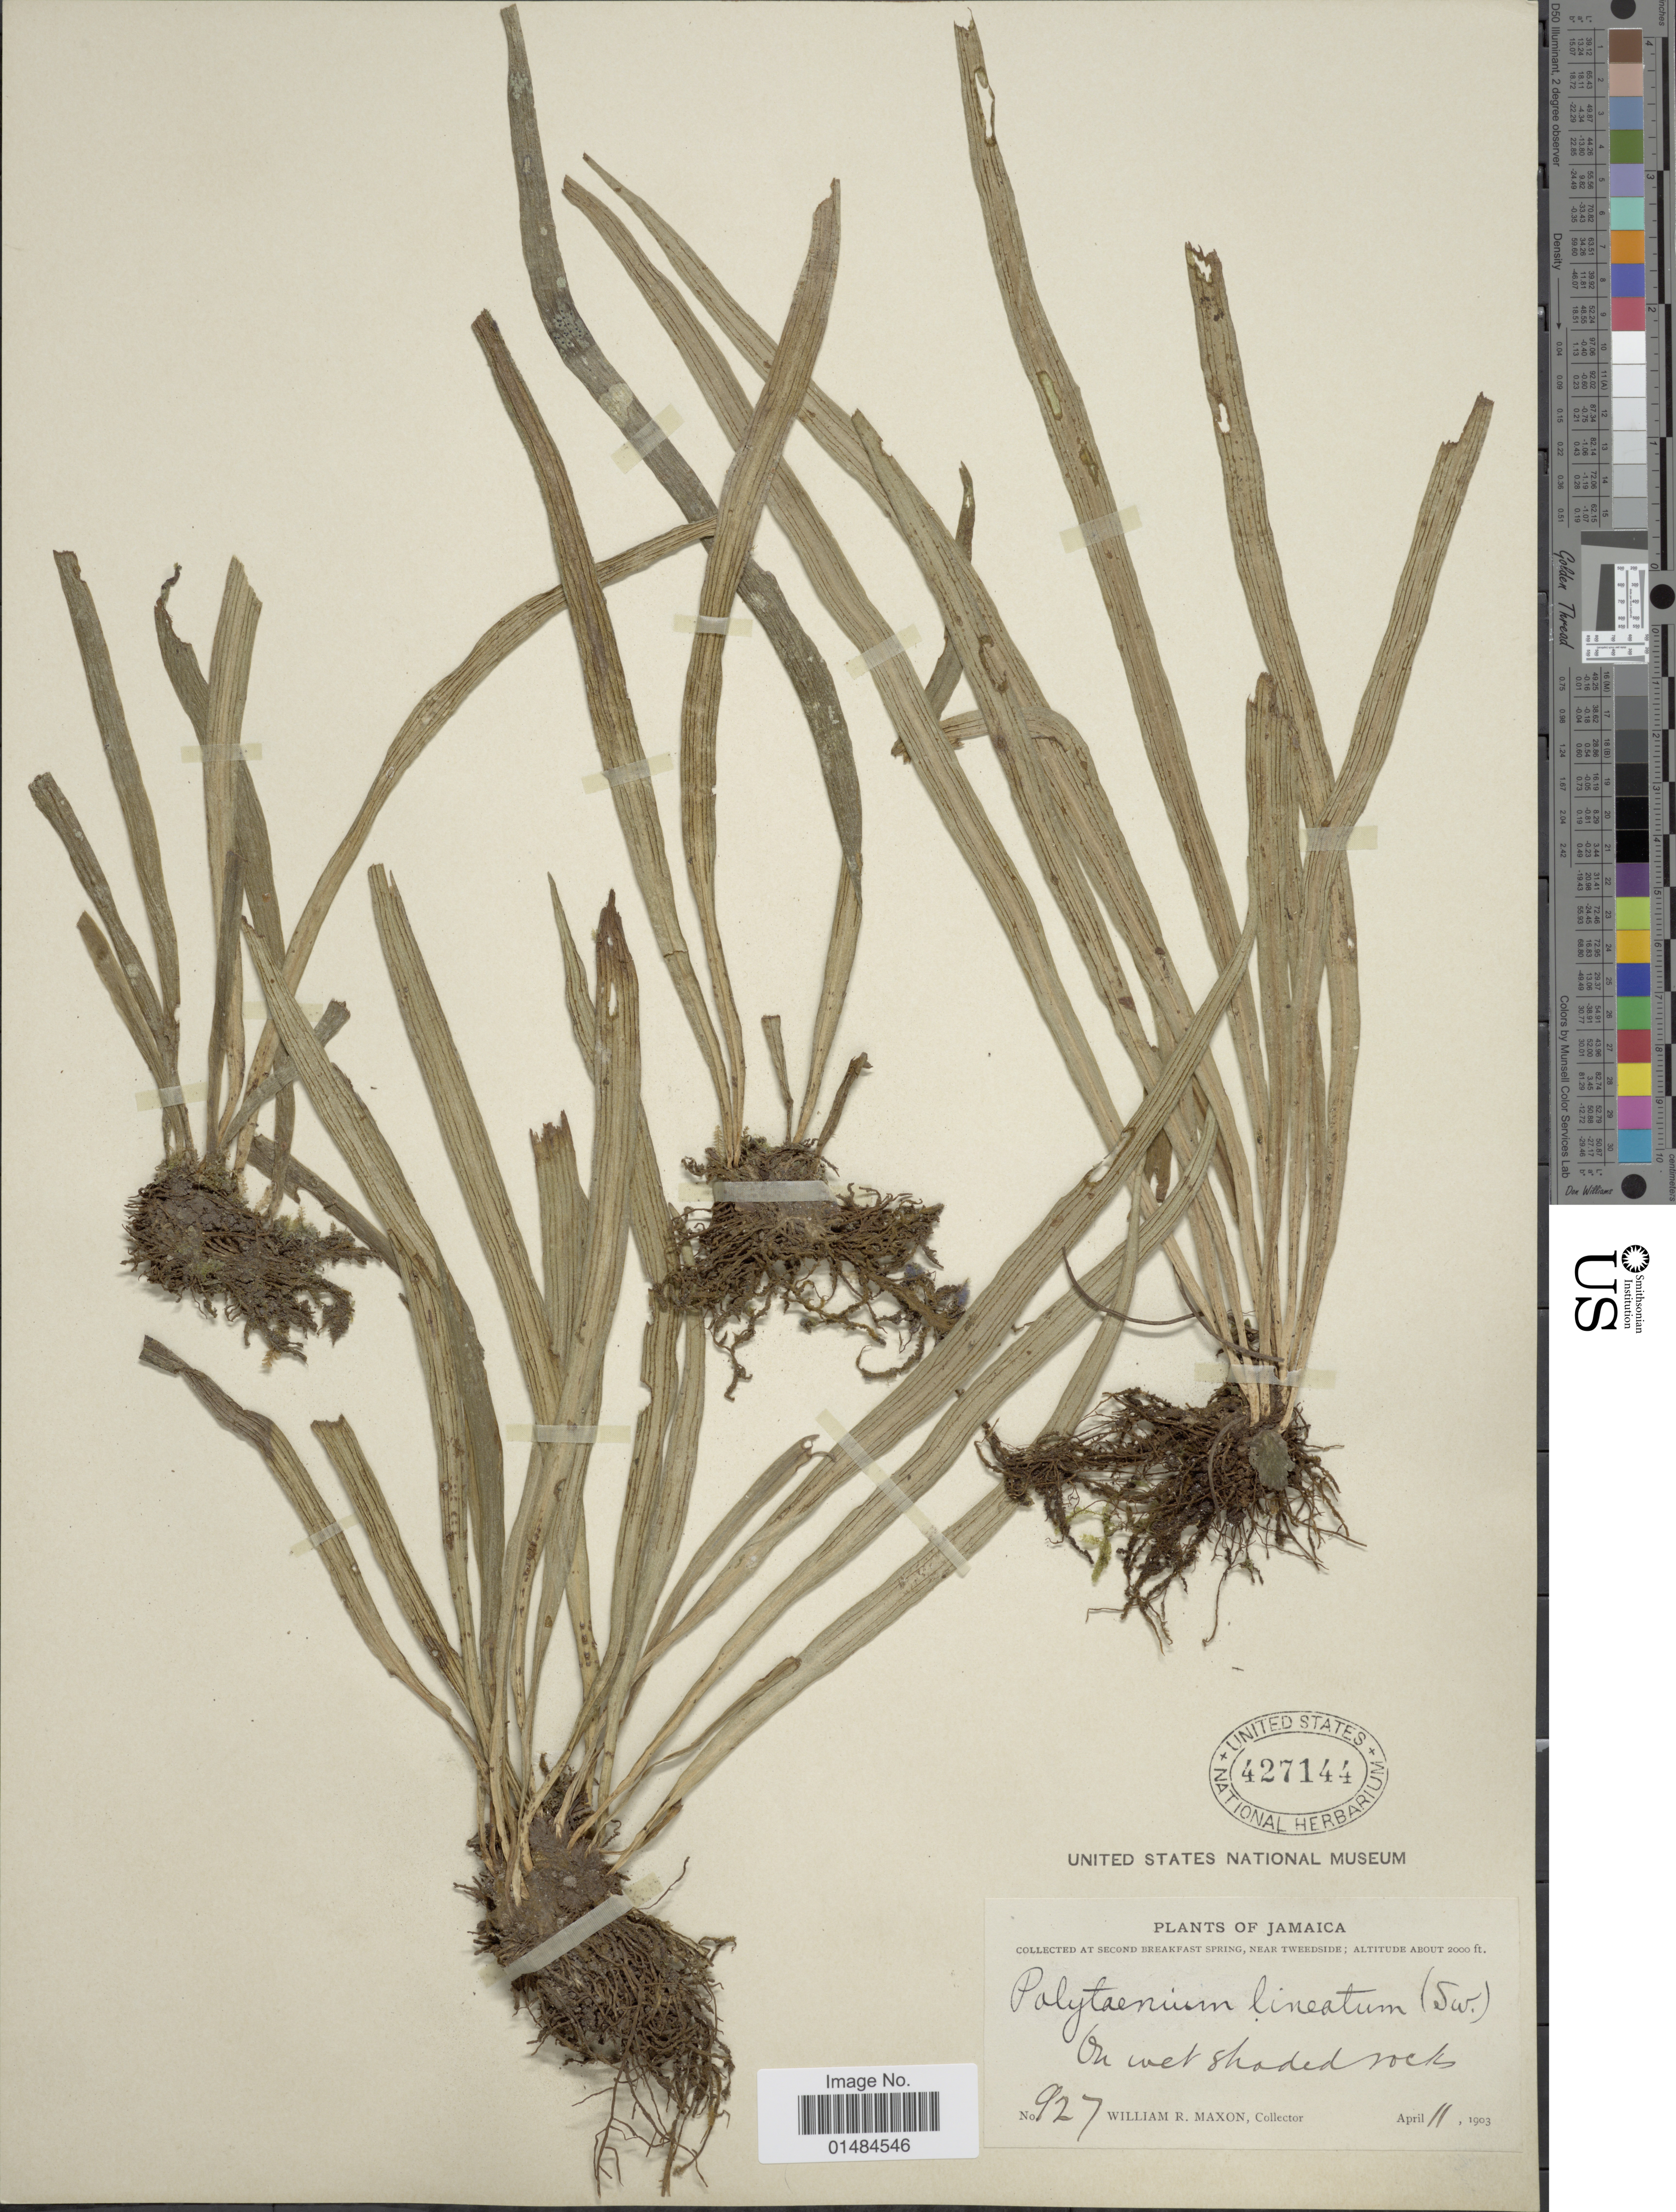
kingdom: Plantae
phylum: Tracheophyta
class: Polypodiopsida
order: Polypodiales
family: Pteridaceae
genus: Polytaenium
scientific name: Polytaenium lineatum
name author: (Sw.) J. Sm.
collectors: W. R. Maxon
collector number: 927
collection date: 1903-04-11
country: Jamaica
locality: Second Breakfast Spring, near Tweedside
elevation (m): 610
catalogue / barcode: US 427144